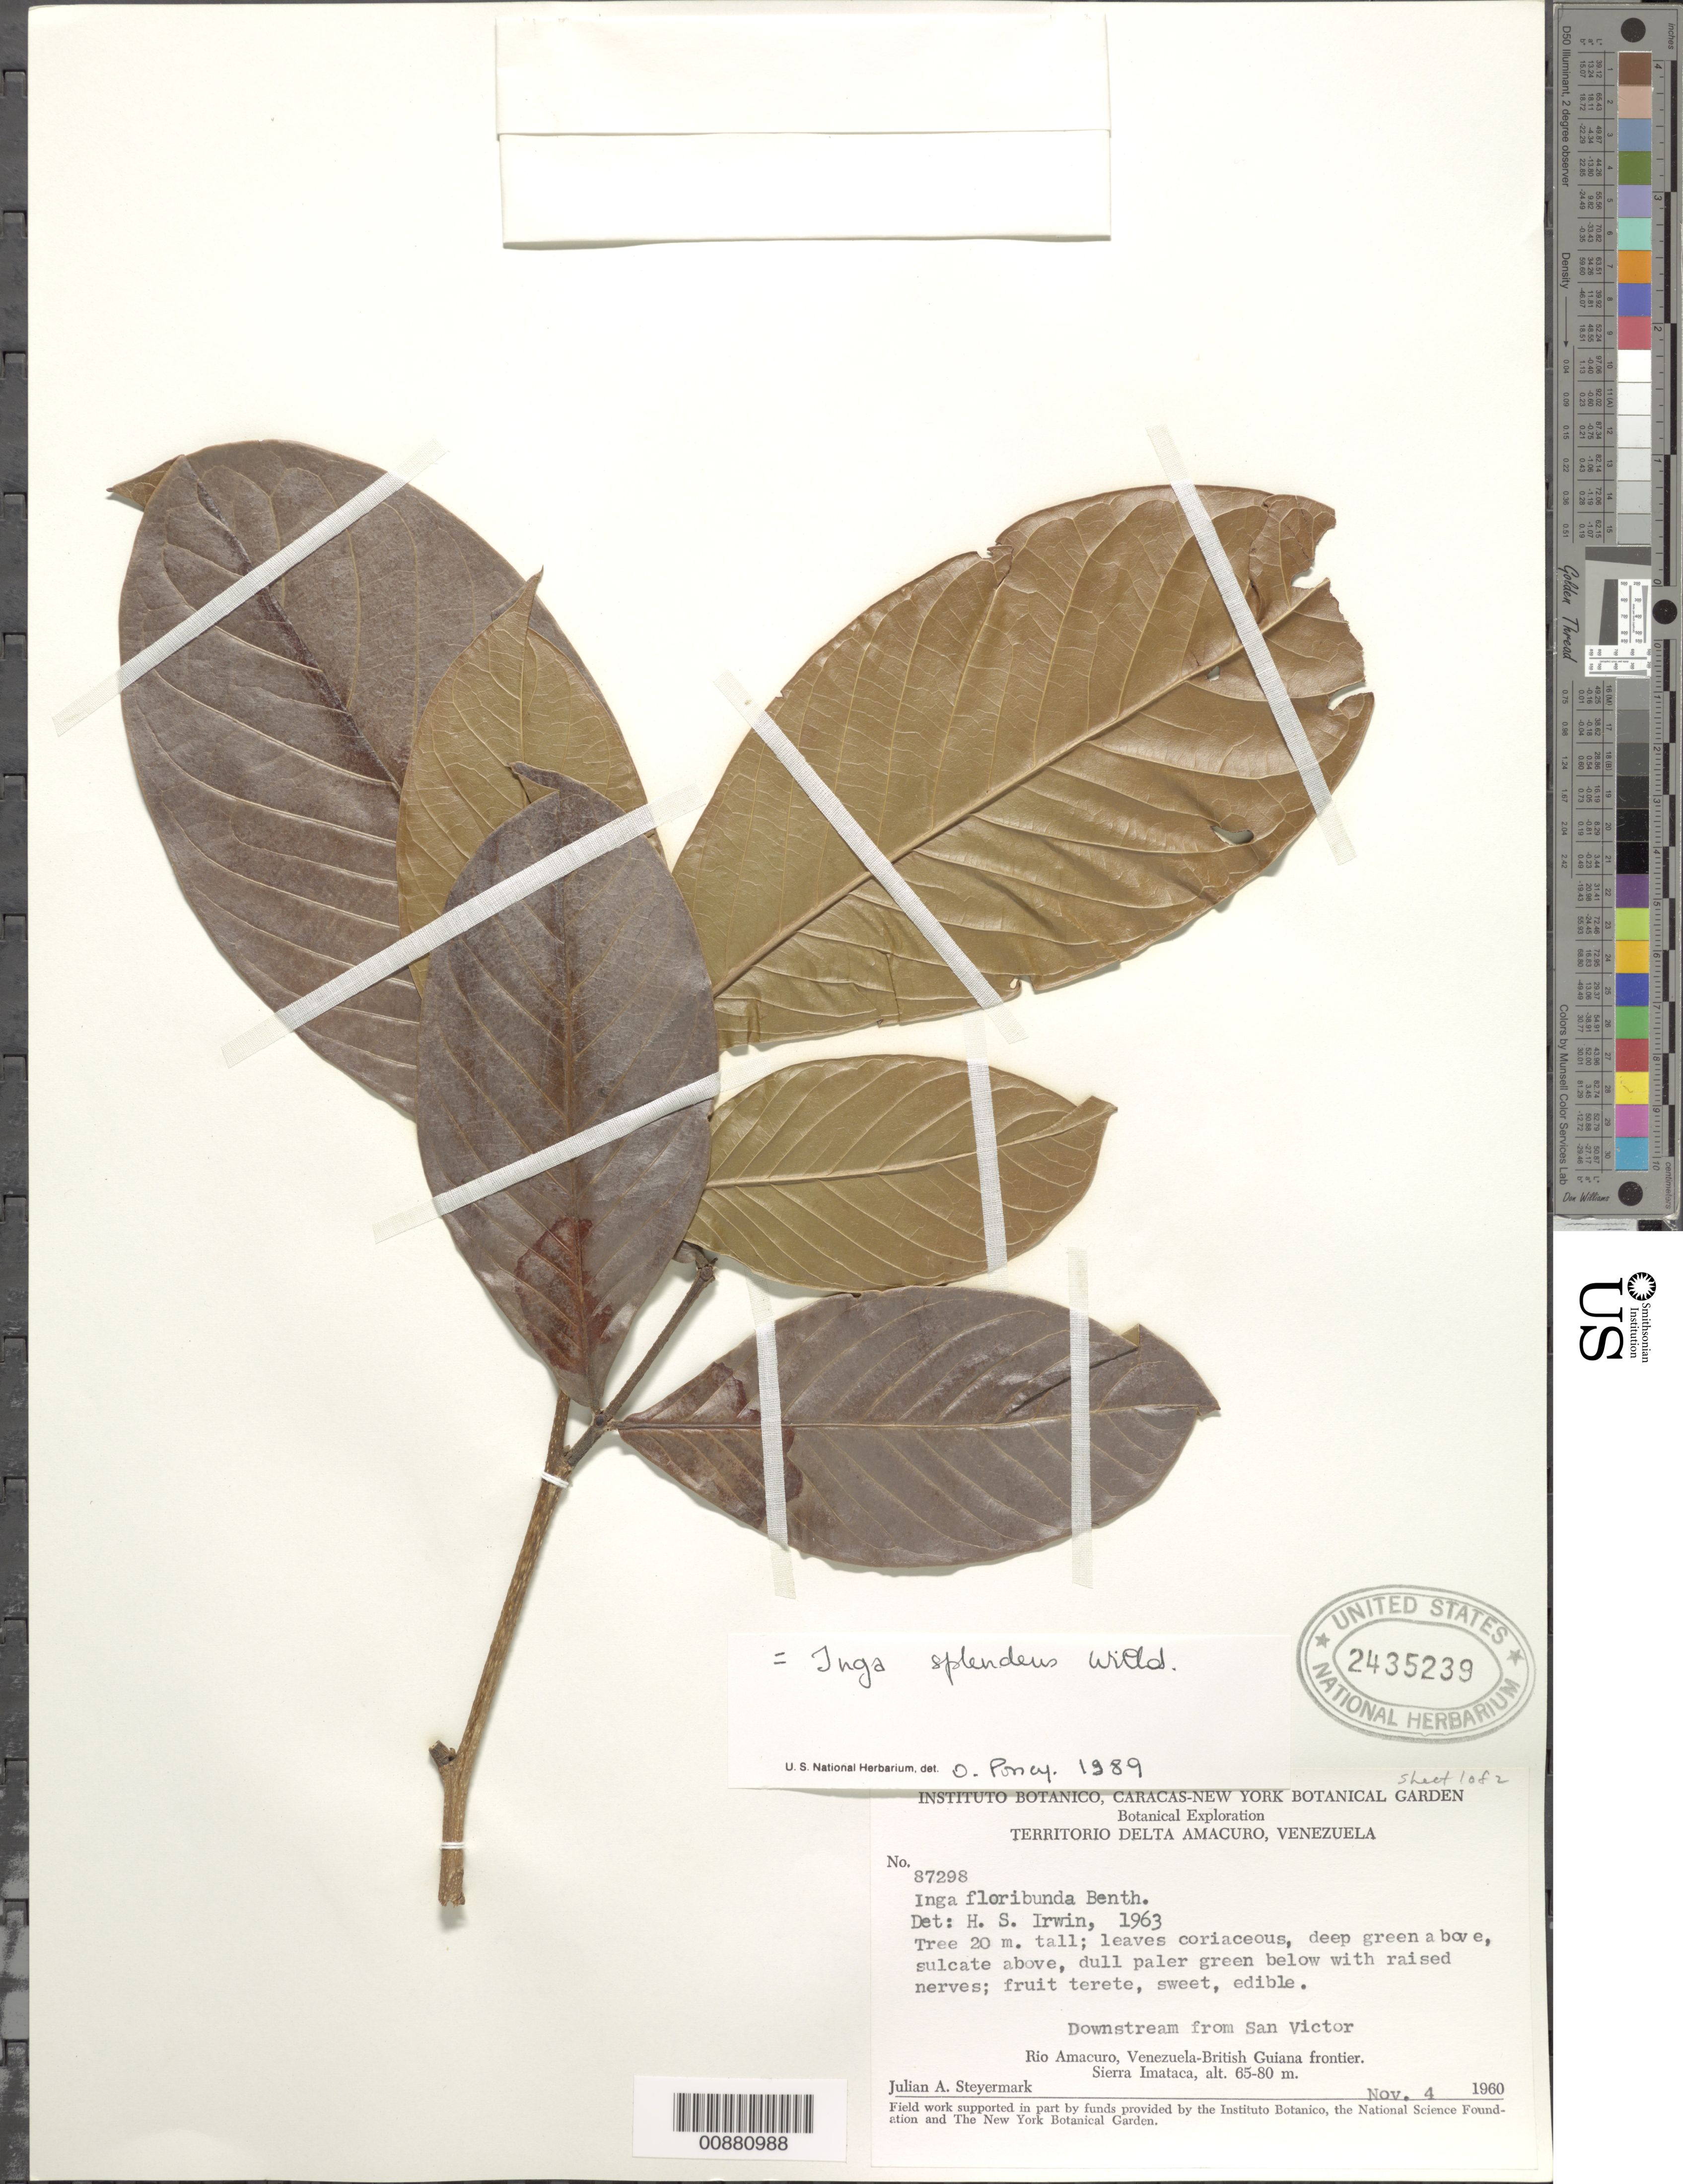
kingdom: Plantae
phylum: Tracheophyta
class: Magnoliopsida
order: Fabales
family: Fabaceae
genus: Inga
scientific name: Inga splendens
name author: Willd.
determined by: Poncy, O.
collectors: J. Steyermark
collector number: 87298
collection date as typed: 4-Nov-60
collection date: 1960-11-04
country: Venezuela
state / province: Delta Amacuro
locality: Río Amacuro, Venezuela-British Guiana frontier, Sierra Imataca, downstream from San Victor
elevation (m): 65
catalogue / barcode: US 2435239